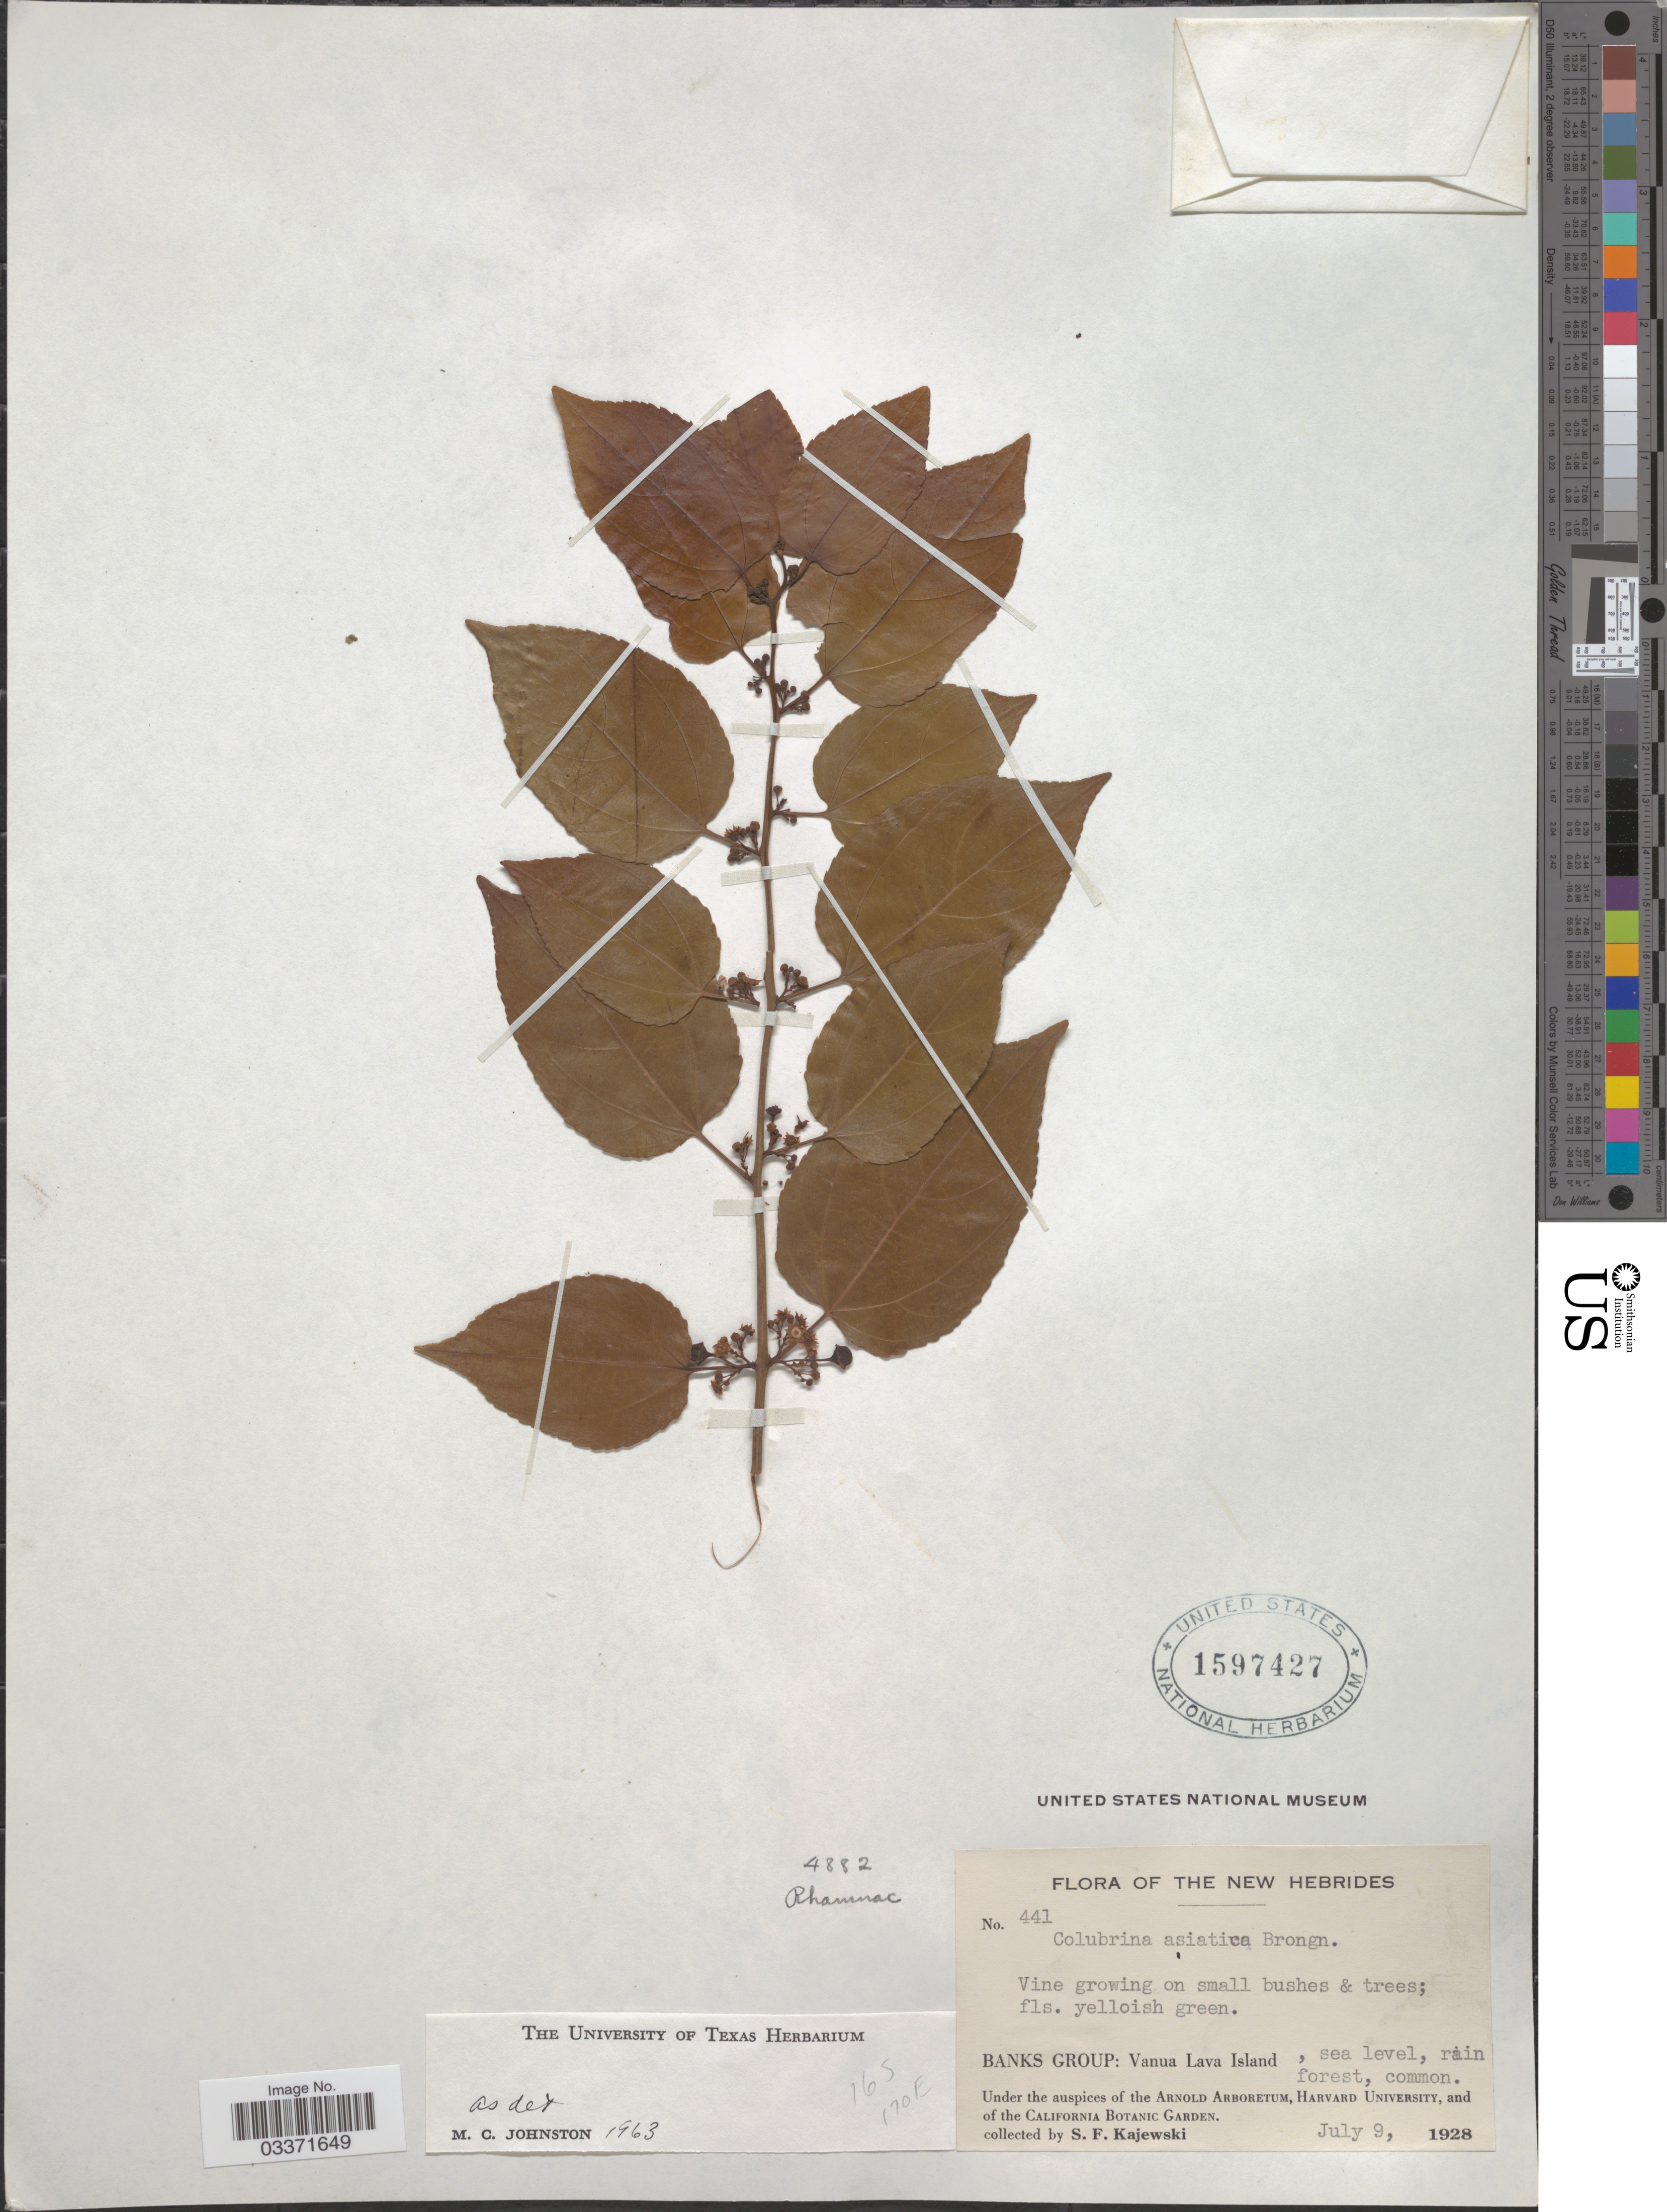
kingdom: Plantae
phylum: Tracheophyta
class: Magnoliopsida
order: Rosales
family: Rhamnaceae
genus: Colubrina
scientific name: Colubrina asiatica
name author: (L.) Brongn.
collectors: S. Kajewski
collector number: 441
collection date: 1928-07-09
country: Vanuatu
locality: The New Hebrides, Banks Group: Vanua Lava Island.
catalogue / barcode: US 1597427